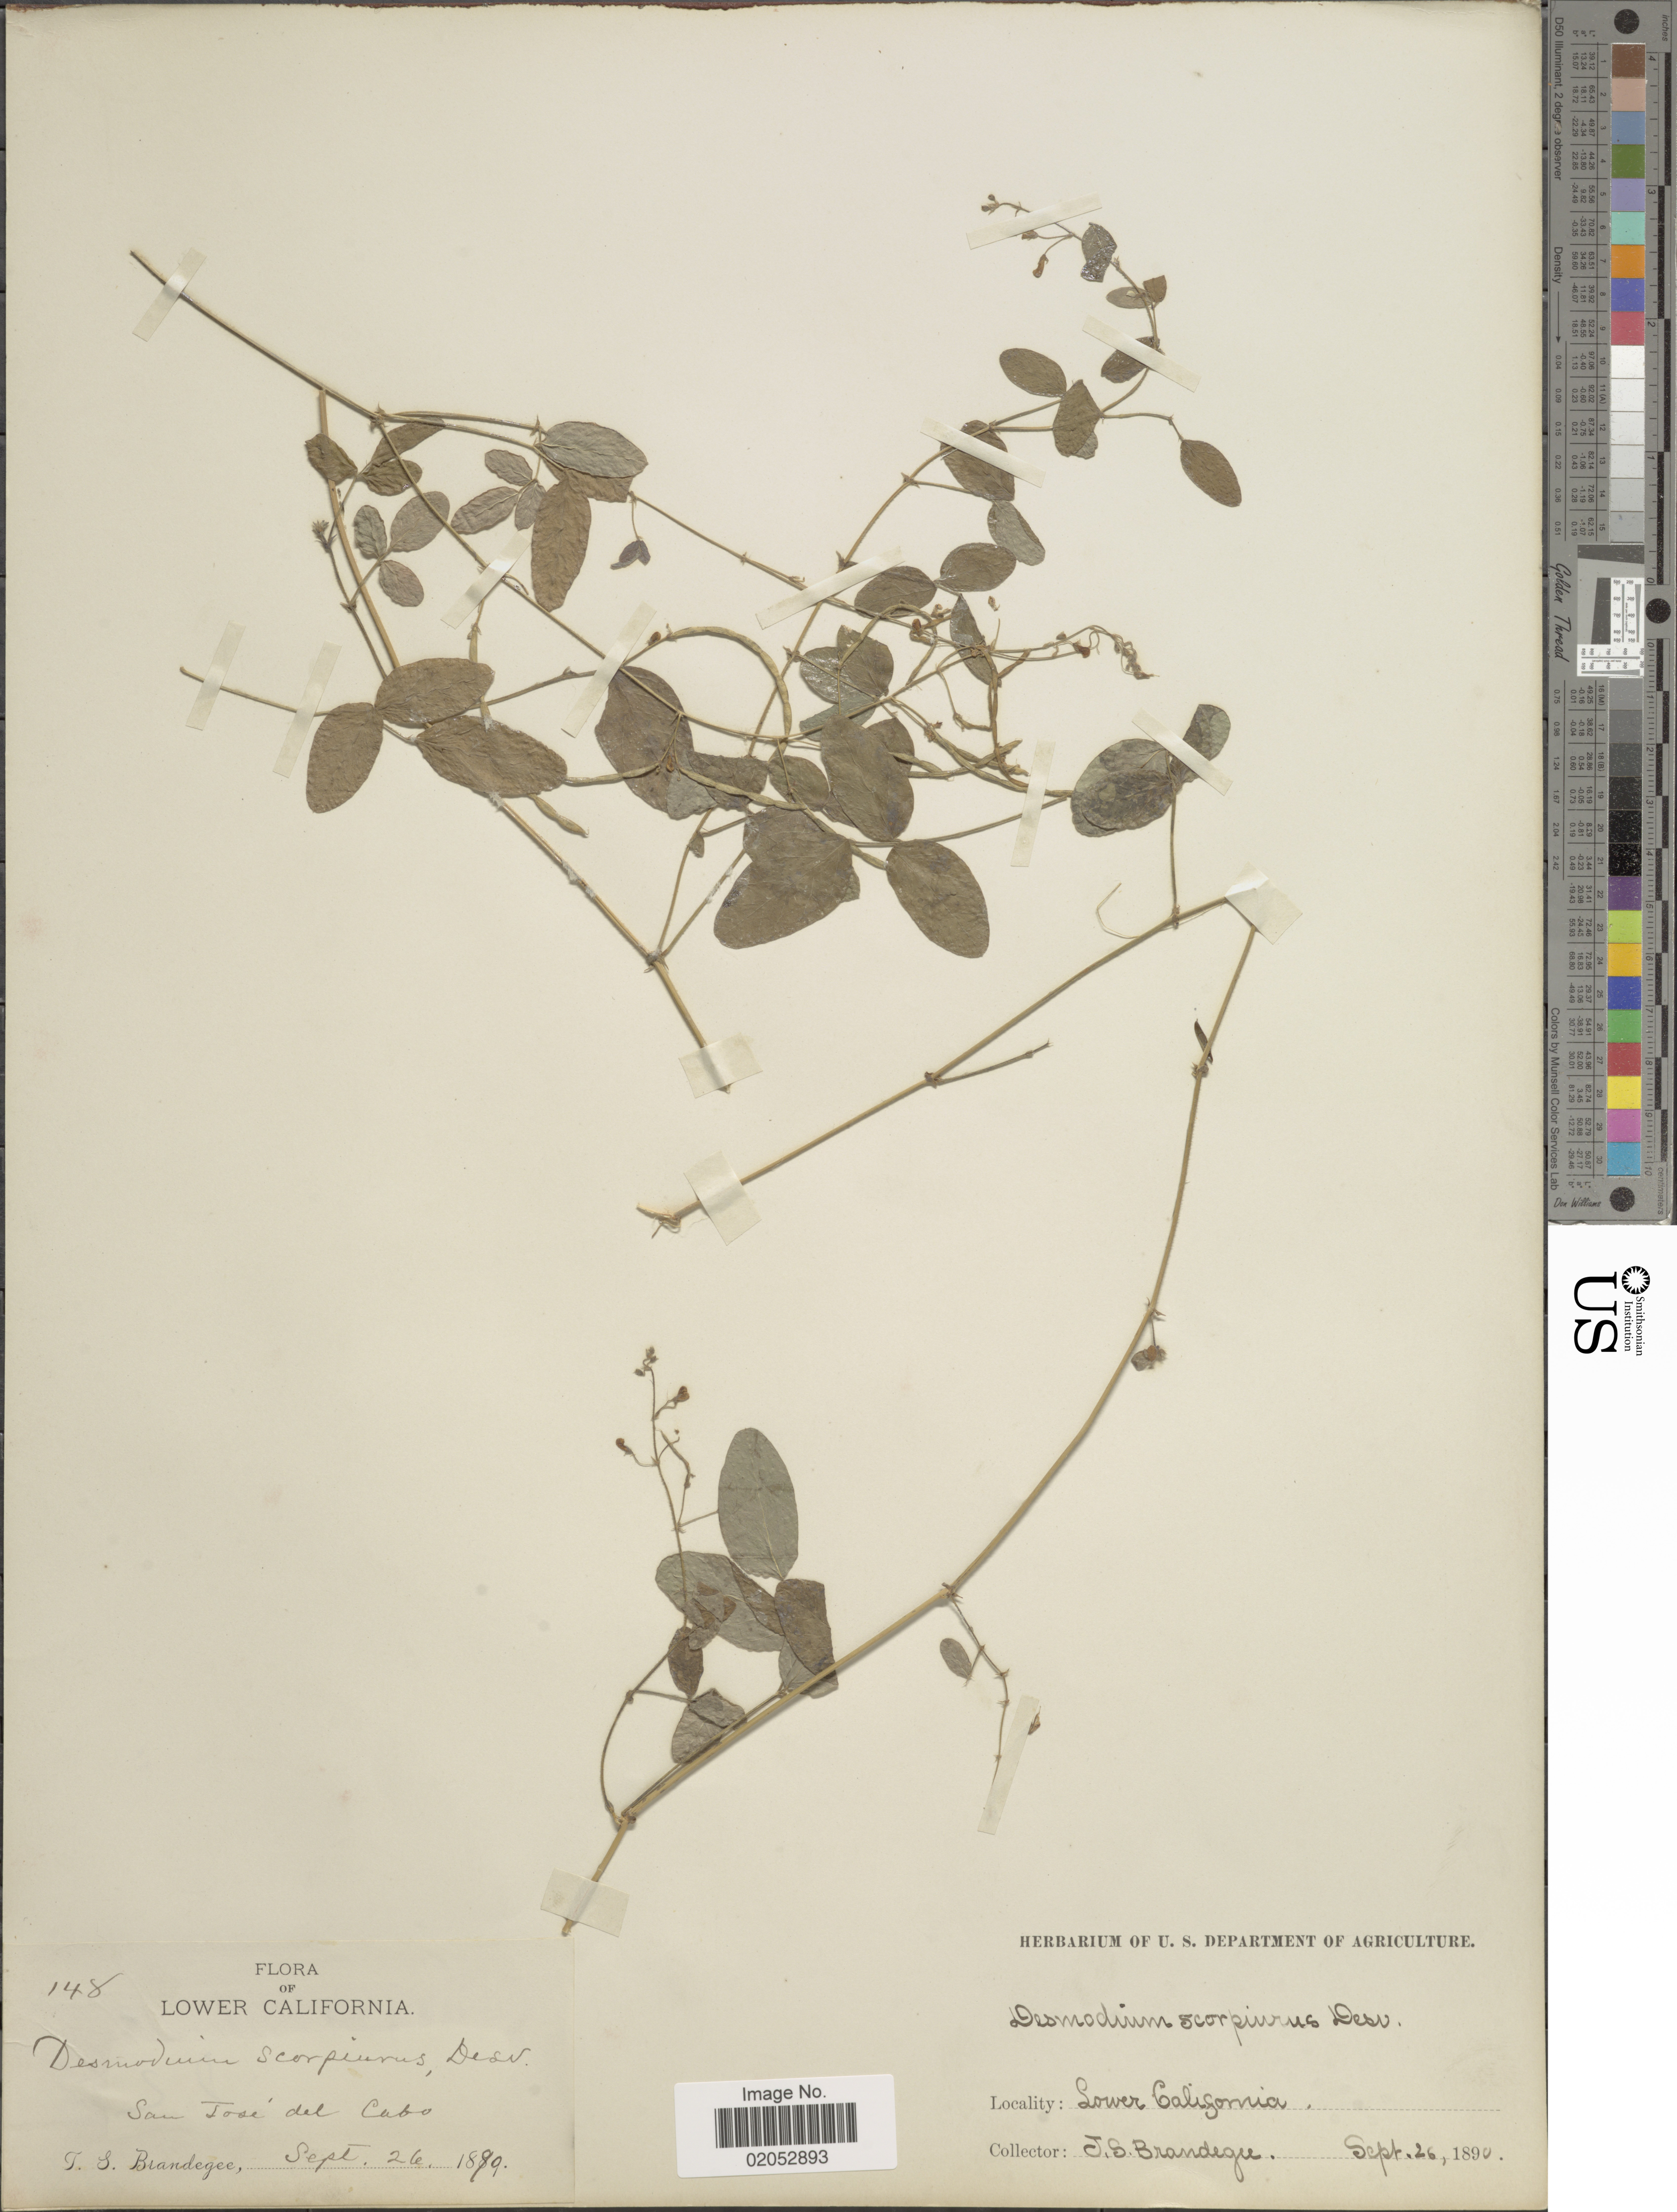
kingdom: Plantae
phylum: Tracheophyta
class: Magnoliopsida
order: Fabales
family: Fabaceae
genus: Desmodium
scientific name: Desmodium scorpiurus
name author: (Sw.) Desv. ex DC.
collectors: T. S. Brandegee (herbarium)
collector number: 148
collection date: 1890-09-26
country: Mexico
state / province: Baja California Sur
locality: San Jose del Cabo, Lower California